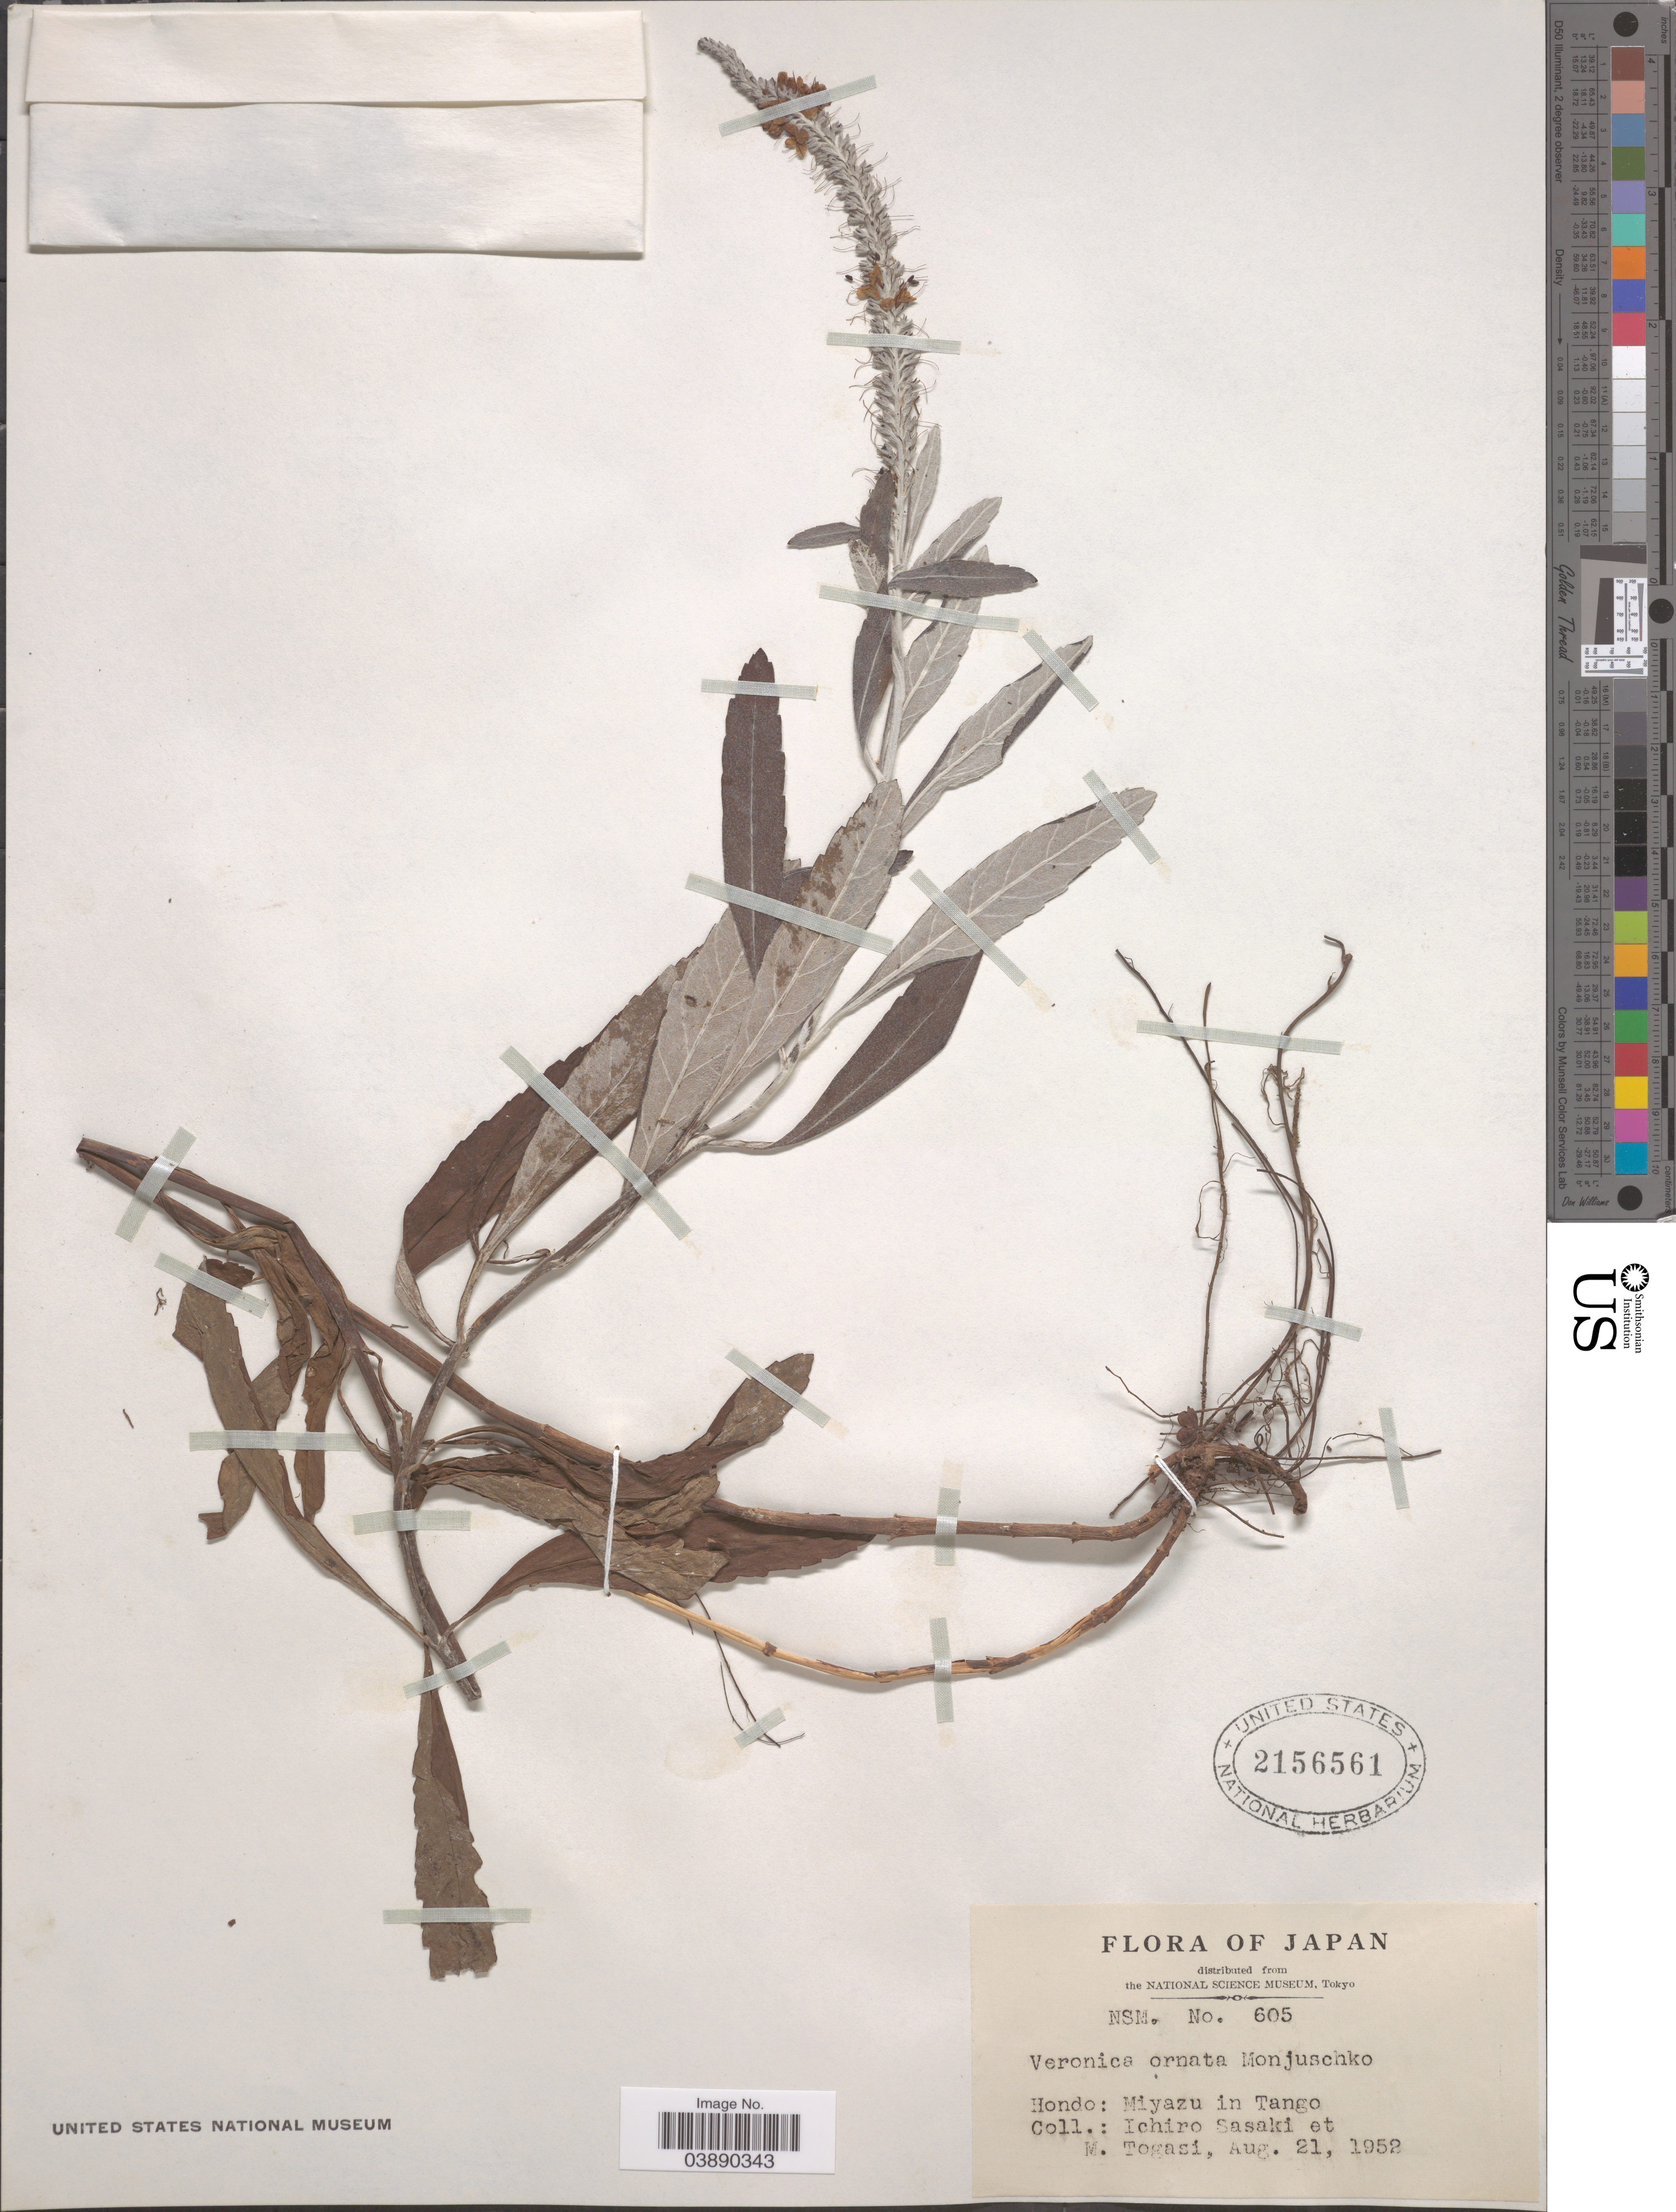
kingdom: Plantae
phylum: Tracheophyta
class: Magnoliopsida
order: Lamiales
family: Plantaginaceae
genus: Veronica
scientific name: Veronica ornata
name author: Monjuschko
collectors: I. Sasaki & M. Togasi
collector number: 605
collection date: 1952-08-21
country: Japan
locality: Hondo: Miyazu in Tango.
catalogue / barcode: US 2156561